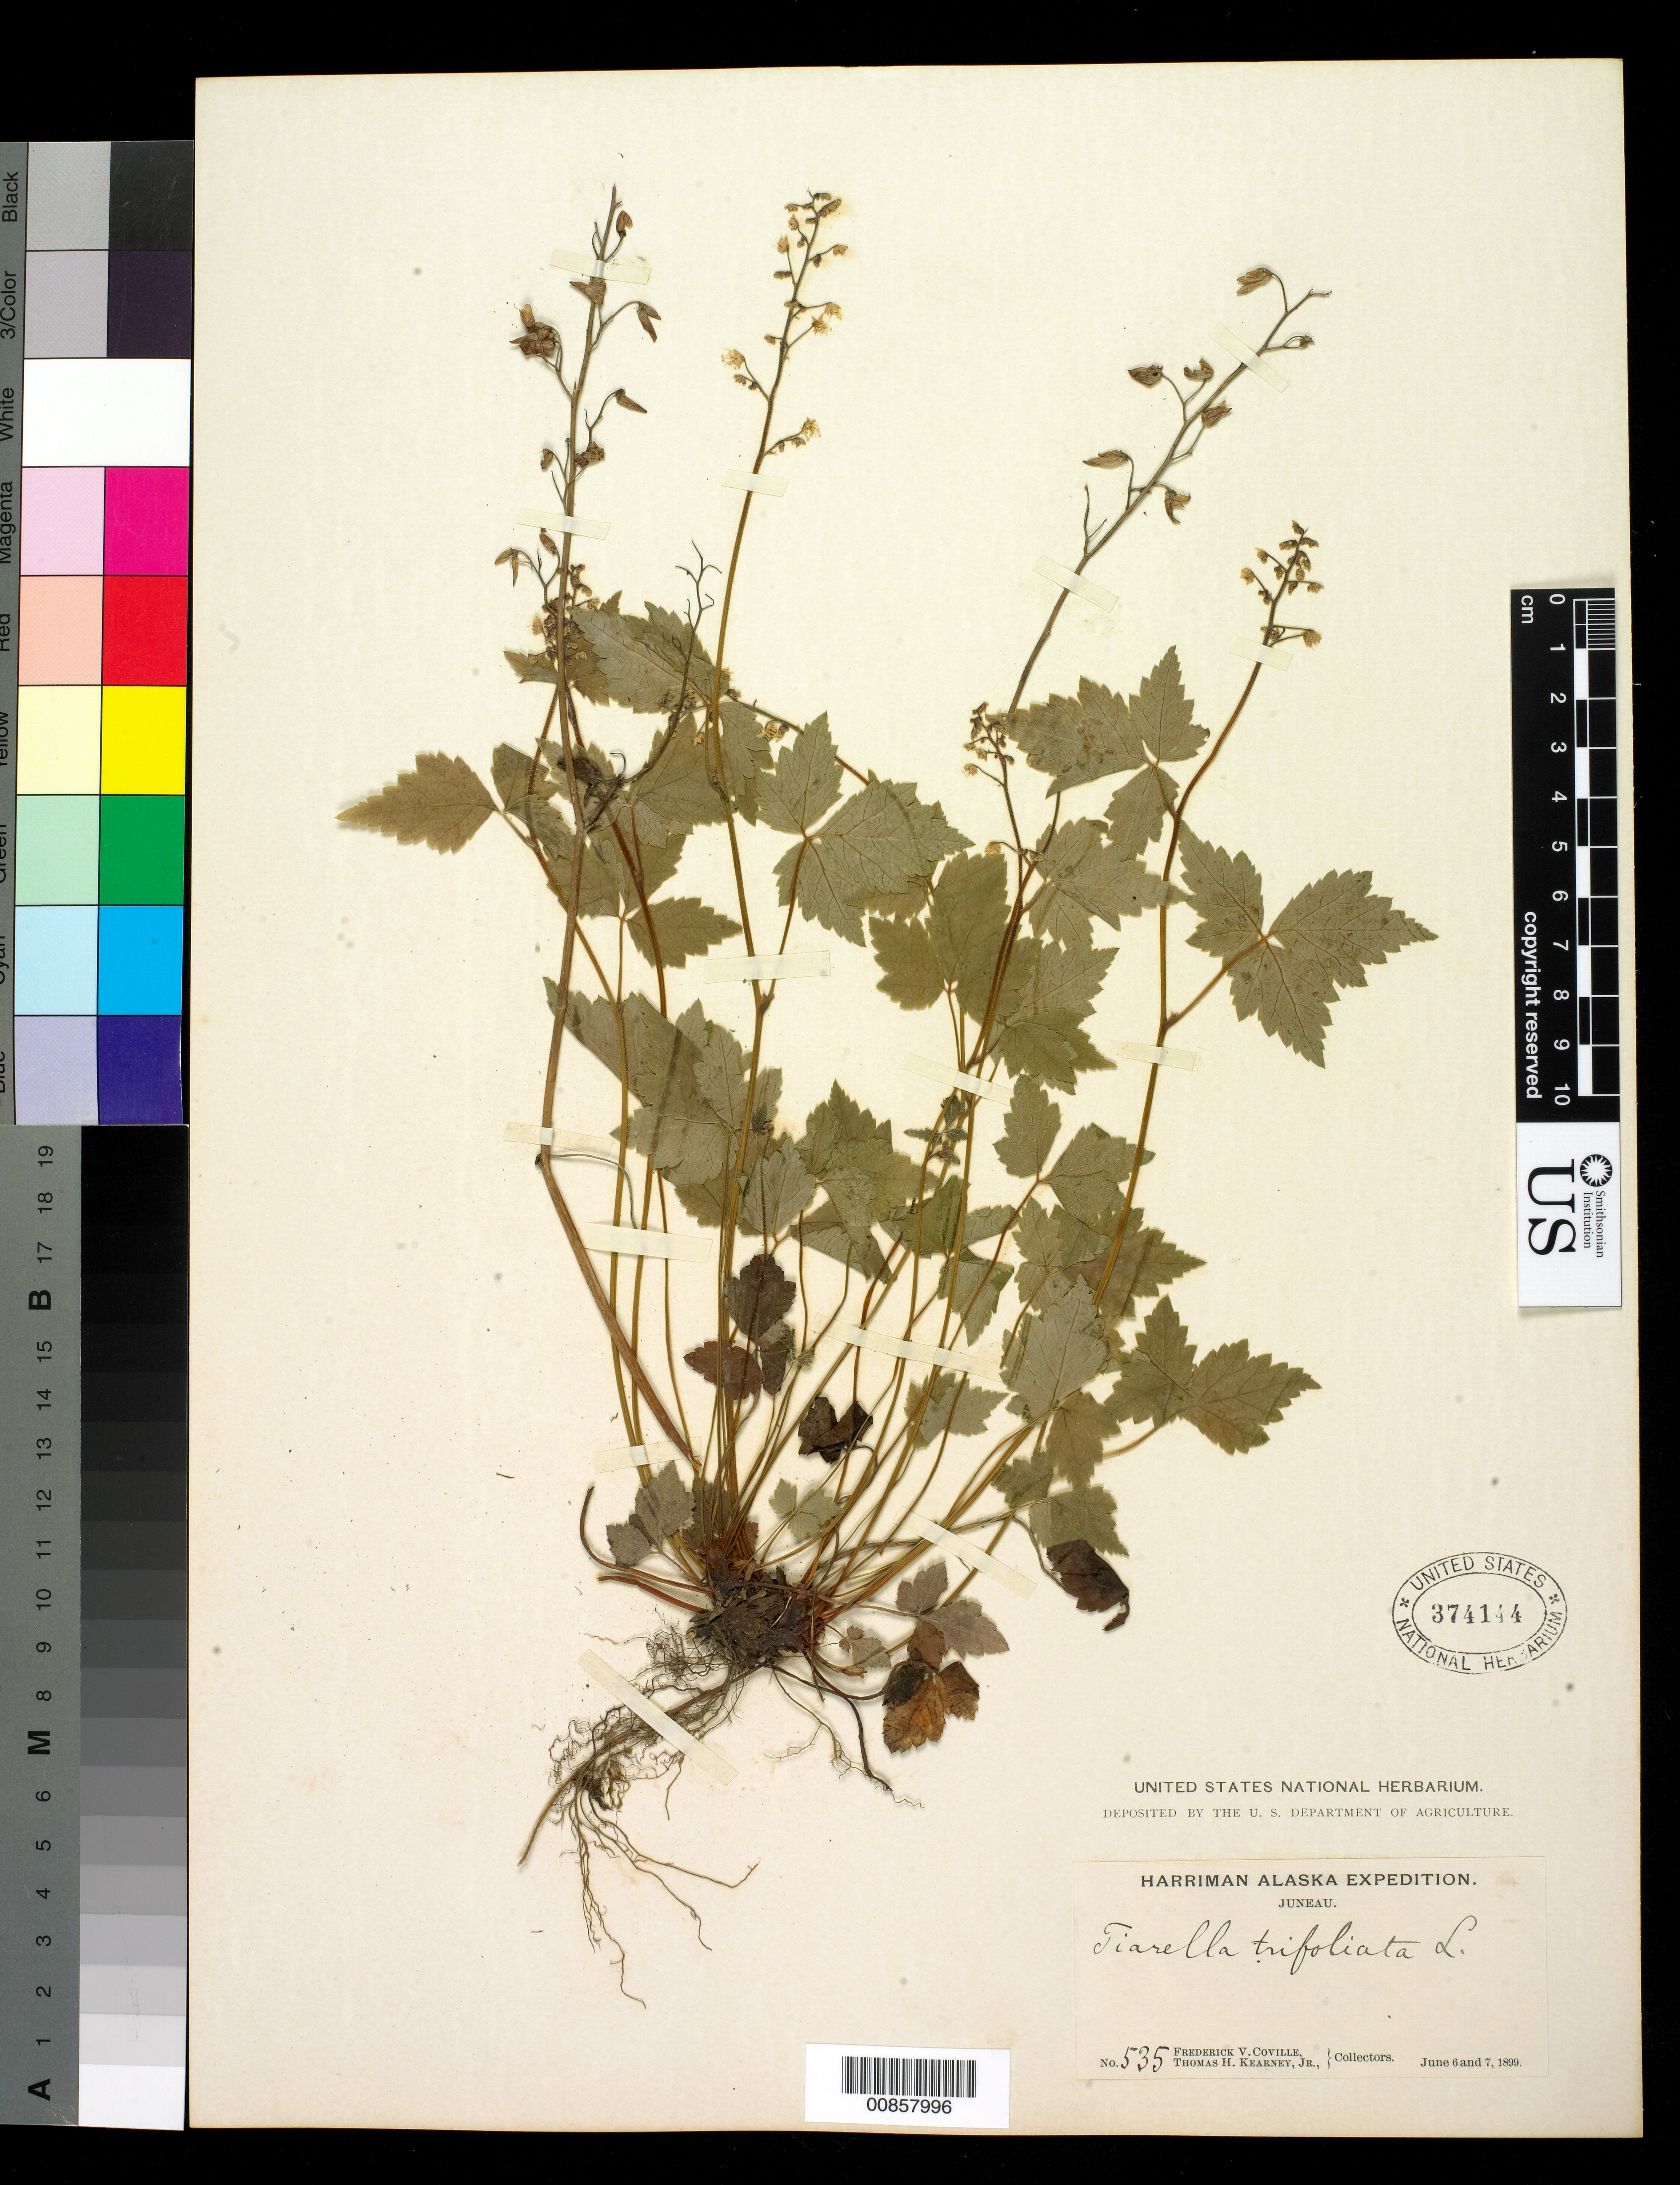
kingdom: Plantae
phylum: Tracheophyta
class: Magnoliopsida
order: Saxifragales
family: Saxifragaceae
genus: Tiarella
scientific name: Tiarella trifoliata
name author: L.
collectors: F. V. Coville & T. H. Kearney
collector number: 535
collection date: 1899-06-06/1899-06-07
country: United States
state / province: Alaska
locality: Juneau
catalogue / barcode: US 374144